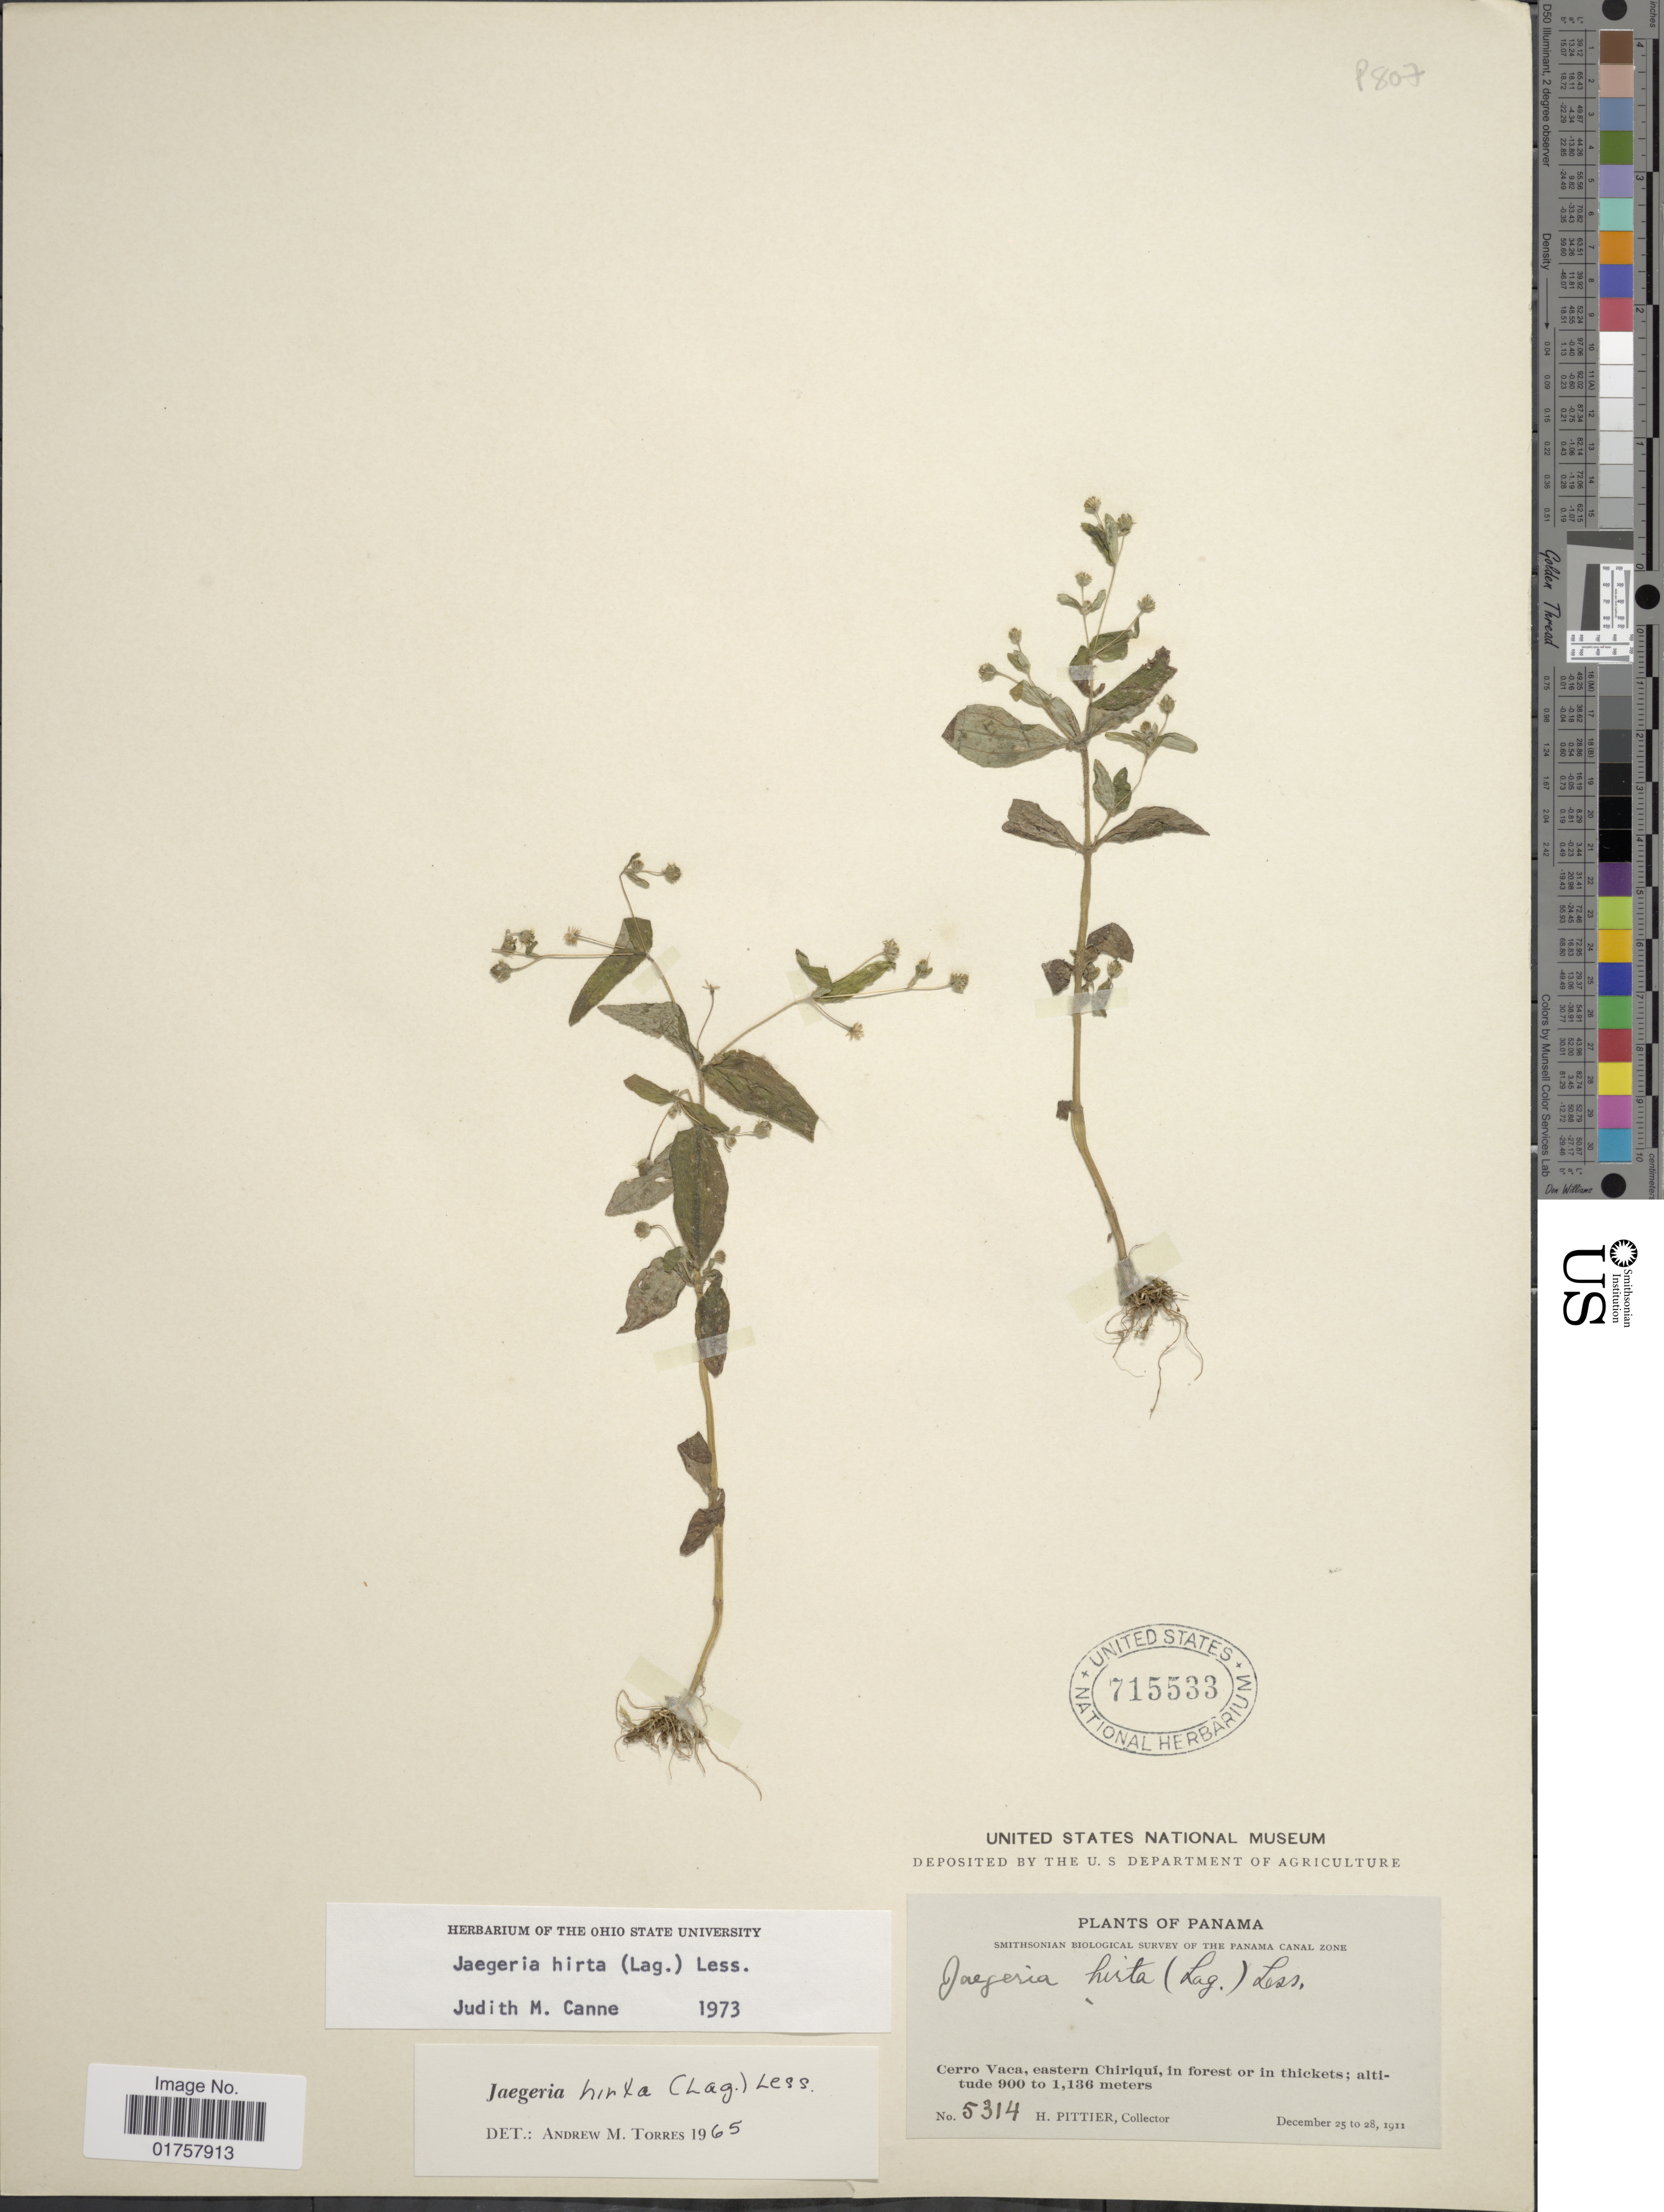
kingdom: Plantae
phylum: Tracheophyta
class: Magnoliopsida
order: Asterales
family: Asteraceae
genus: Jaegeria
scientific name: Jaegeria hirta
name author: (Lag.) Less.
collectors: H. F. Pittier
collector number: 5314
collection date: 1911-12-25/1911-12-28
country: Panama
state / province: Chiriqui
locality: Cerro Vaca, eastern Chiriquí, in forest or in thickets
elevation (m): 900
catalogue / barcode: US 715533